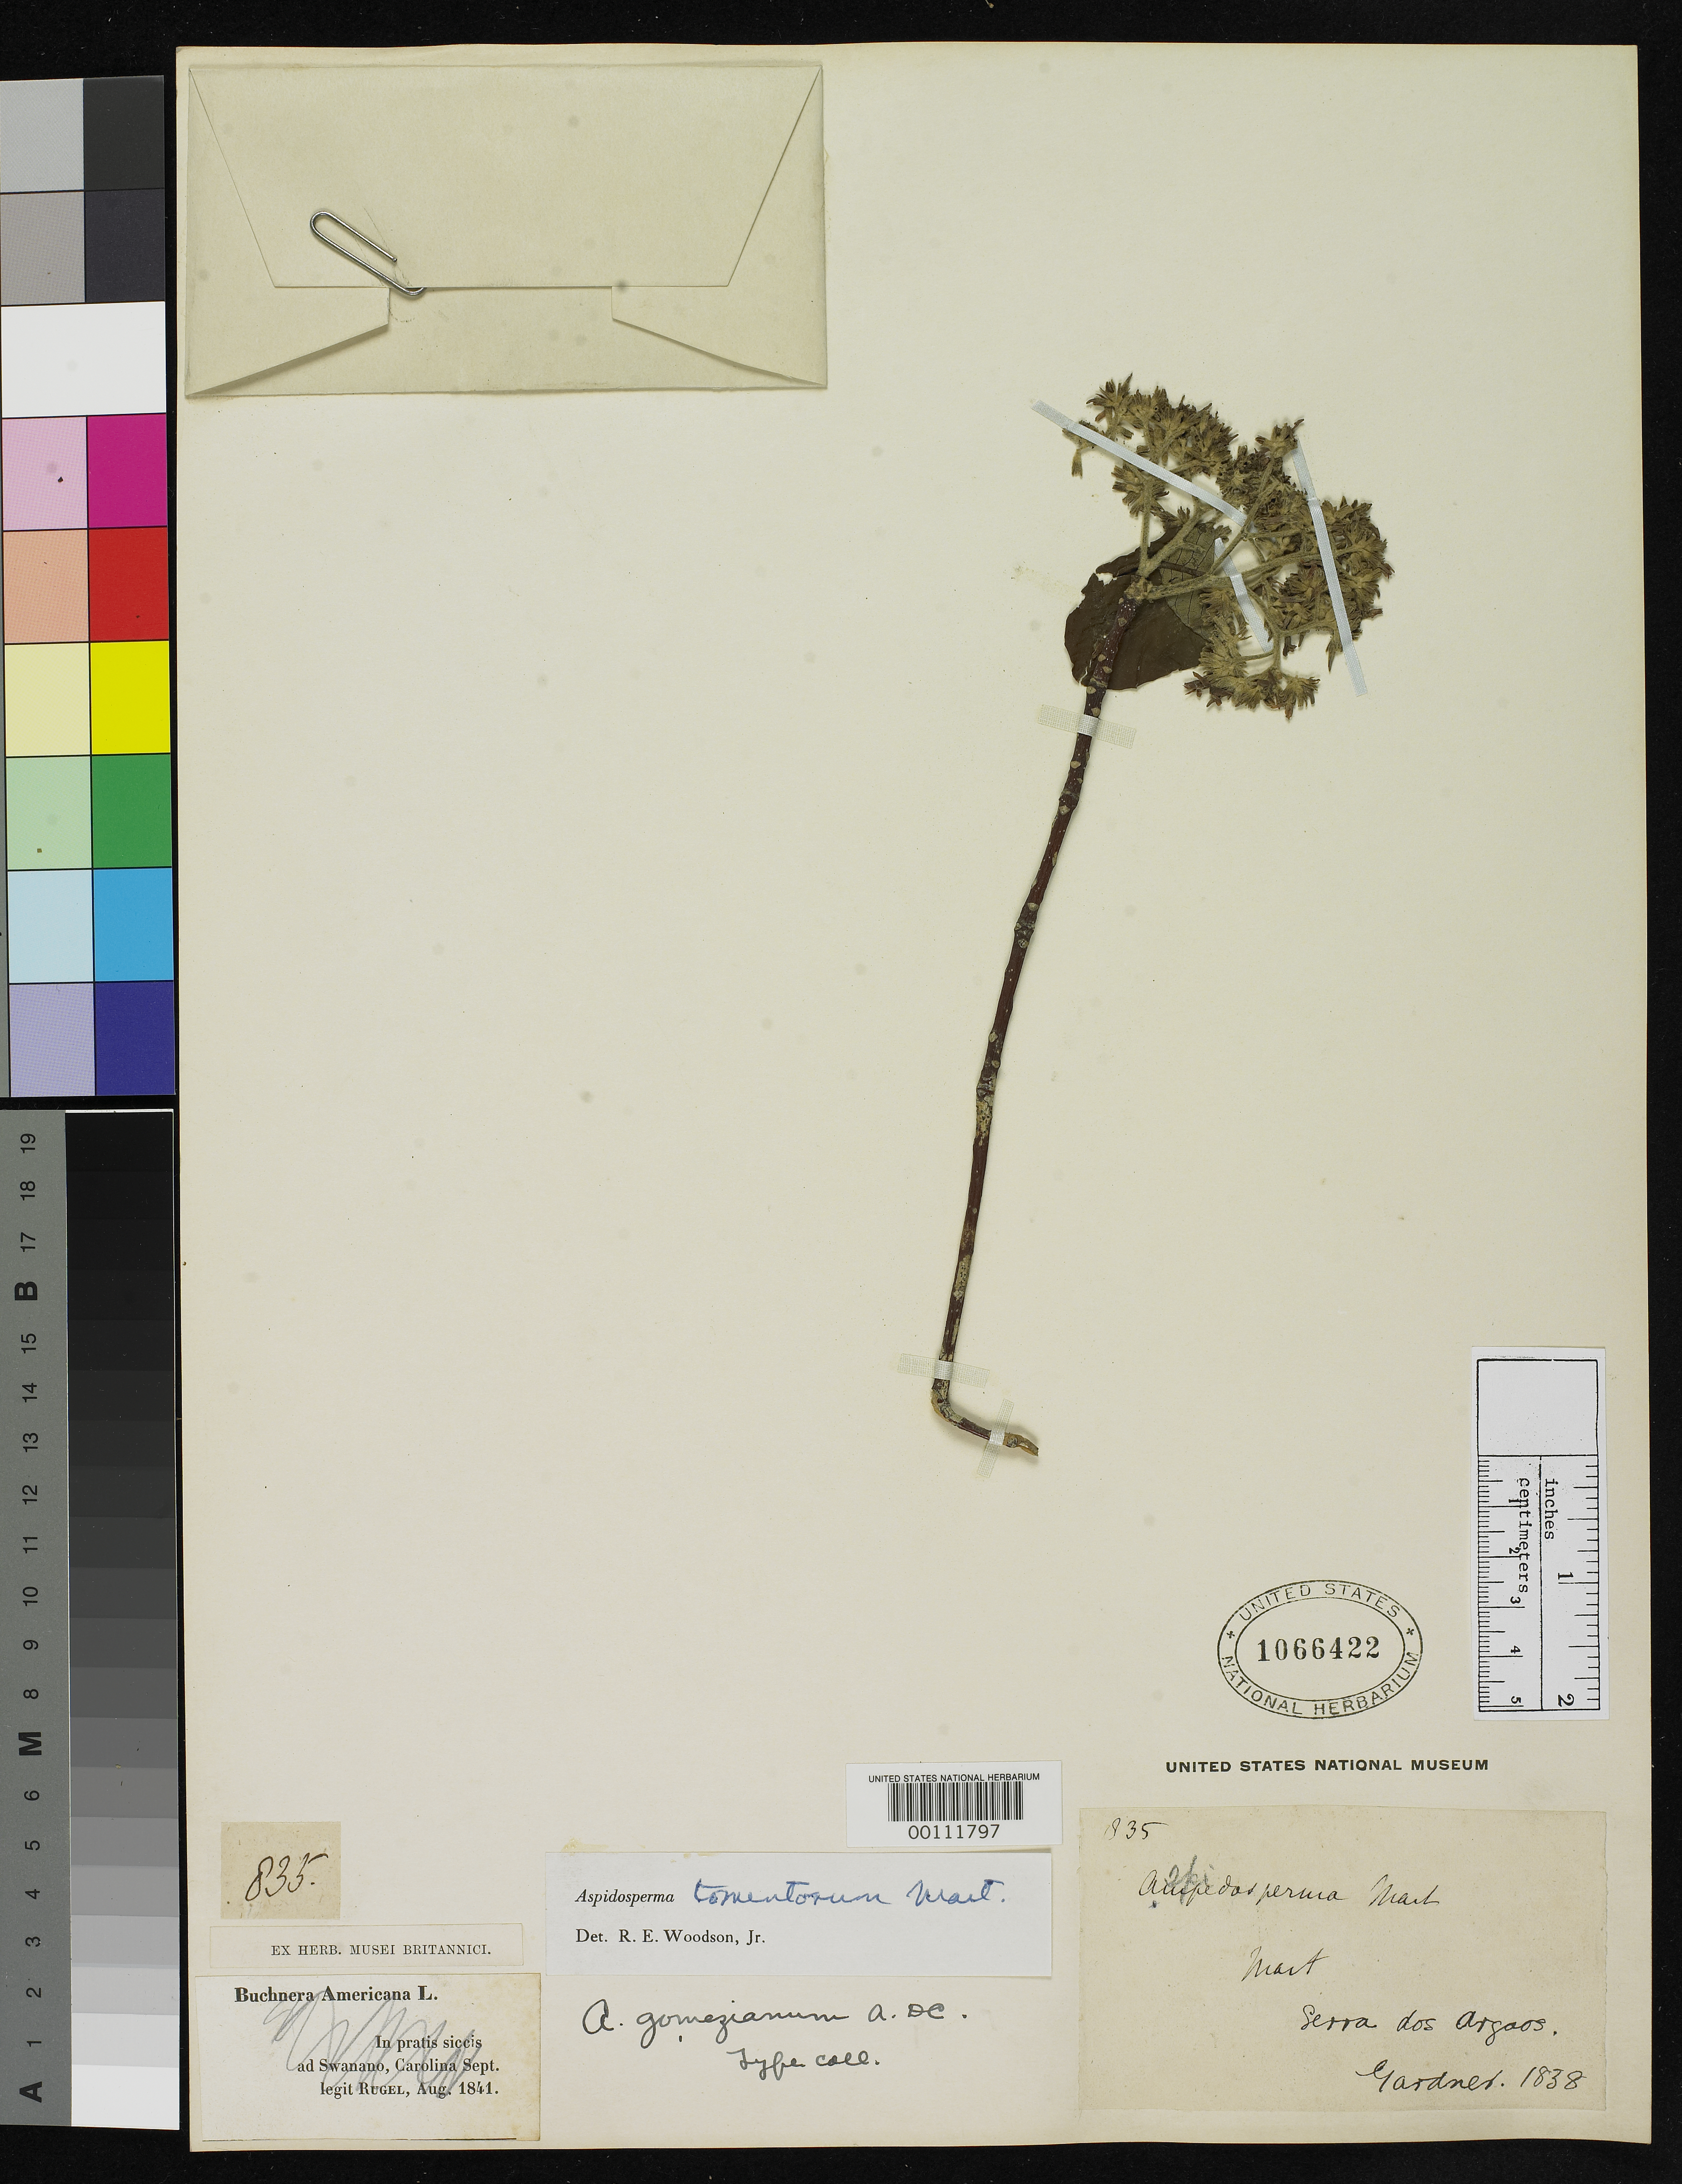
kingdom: Plantae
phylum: Tracheophyta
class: Magnoliopsida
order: Gentianales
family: Apocynaceae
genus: Aspidosperma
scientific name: Aspidosperma gomezianum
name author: A. DC. in DC.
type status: Type Collection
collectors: G. Gardner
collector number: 835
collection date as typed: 1838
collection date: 1838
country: Brazil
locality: Serra dos Argaos.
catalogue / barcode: US 1066422